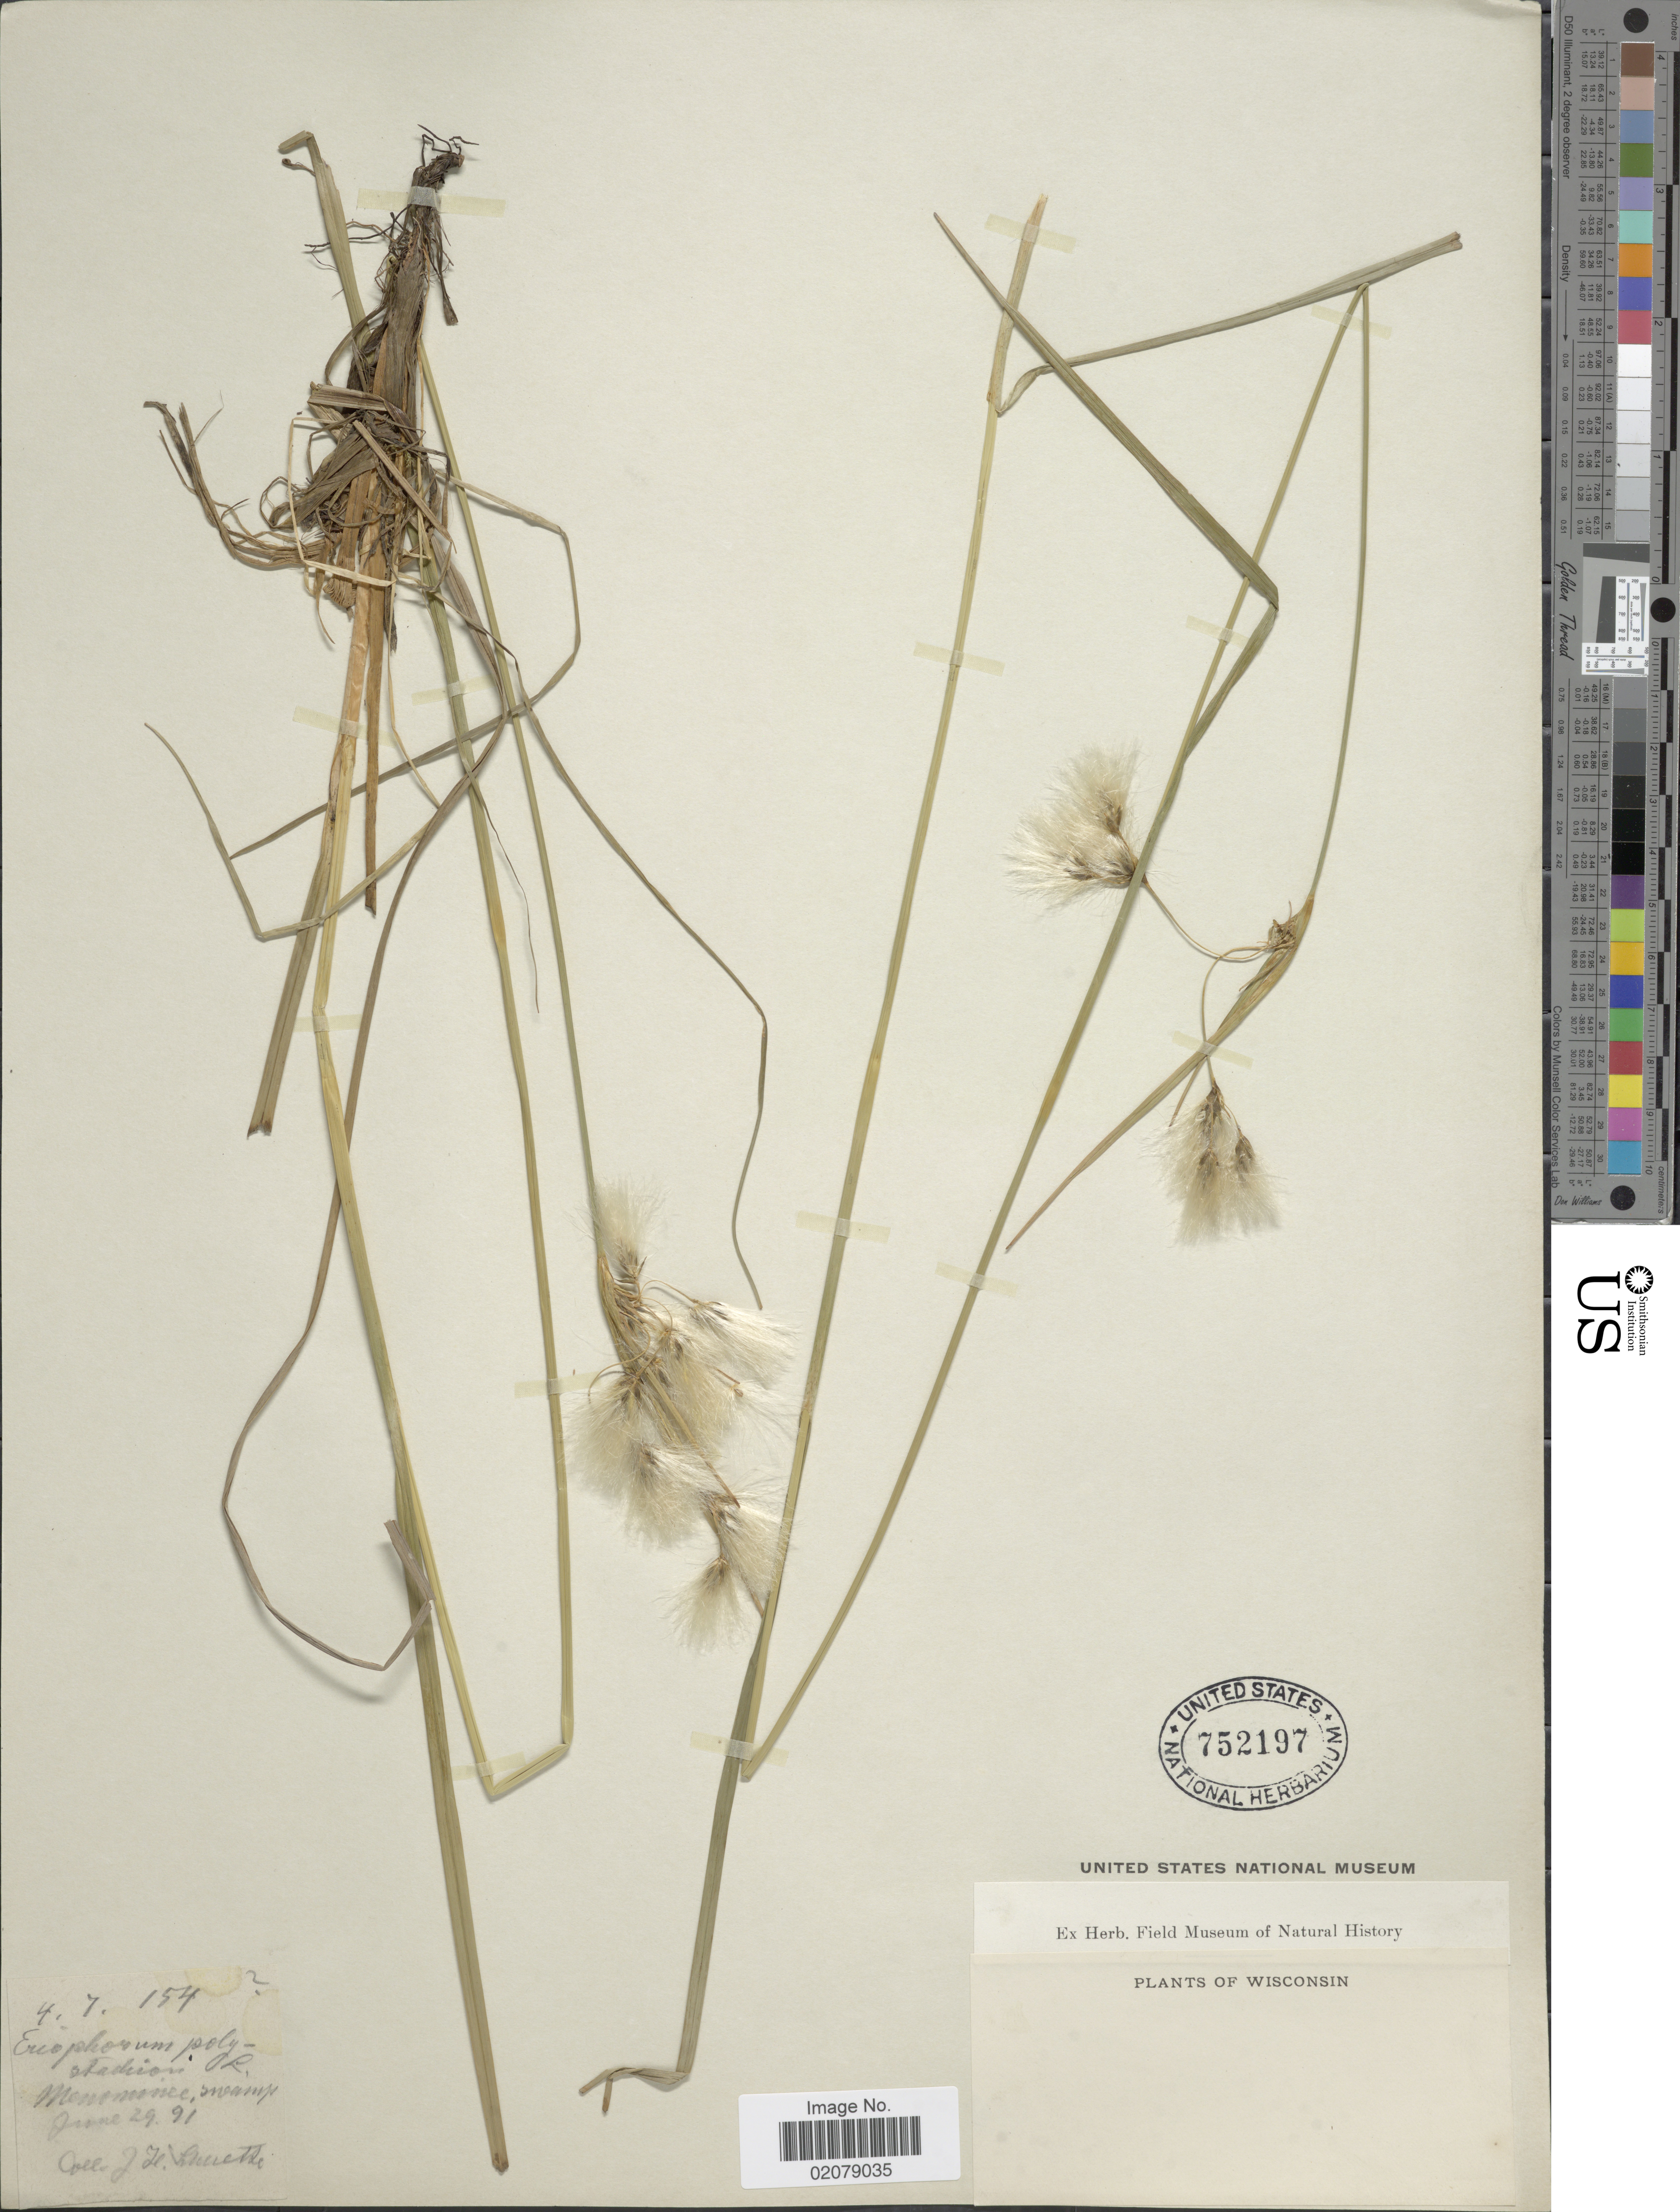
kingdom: Plantae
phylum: Tracheophyta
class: Liliopsida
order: Poales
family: Cyperaceae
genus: Eriophorum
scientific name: Eriophorum viridicarinatum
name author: (Englem.) Fernald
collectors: J. H. Schuette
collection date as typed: Transcribed d/m/y: 29/6/91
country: United States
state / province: Wisconsin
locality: Menominee, swamp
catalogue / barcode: US 752197